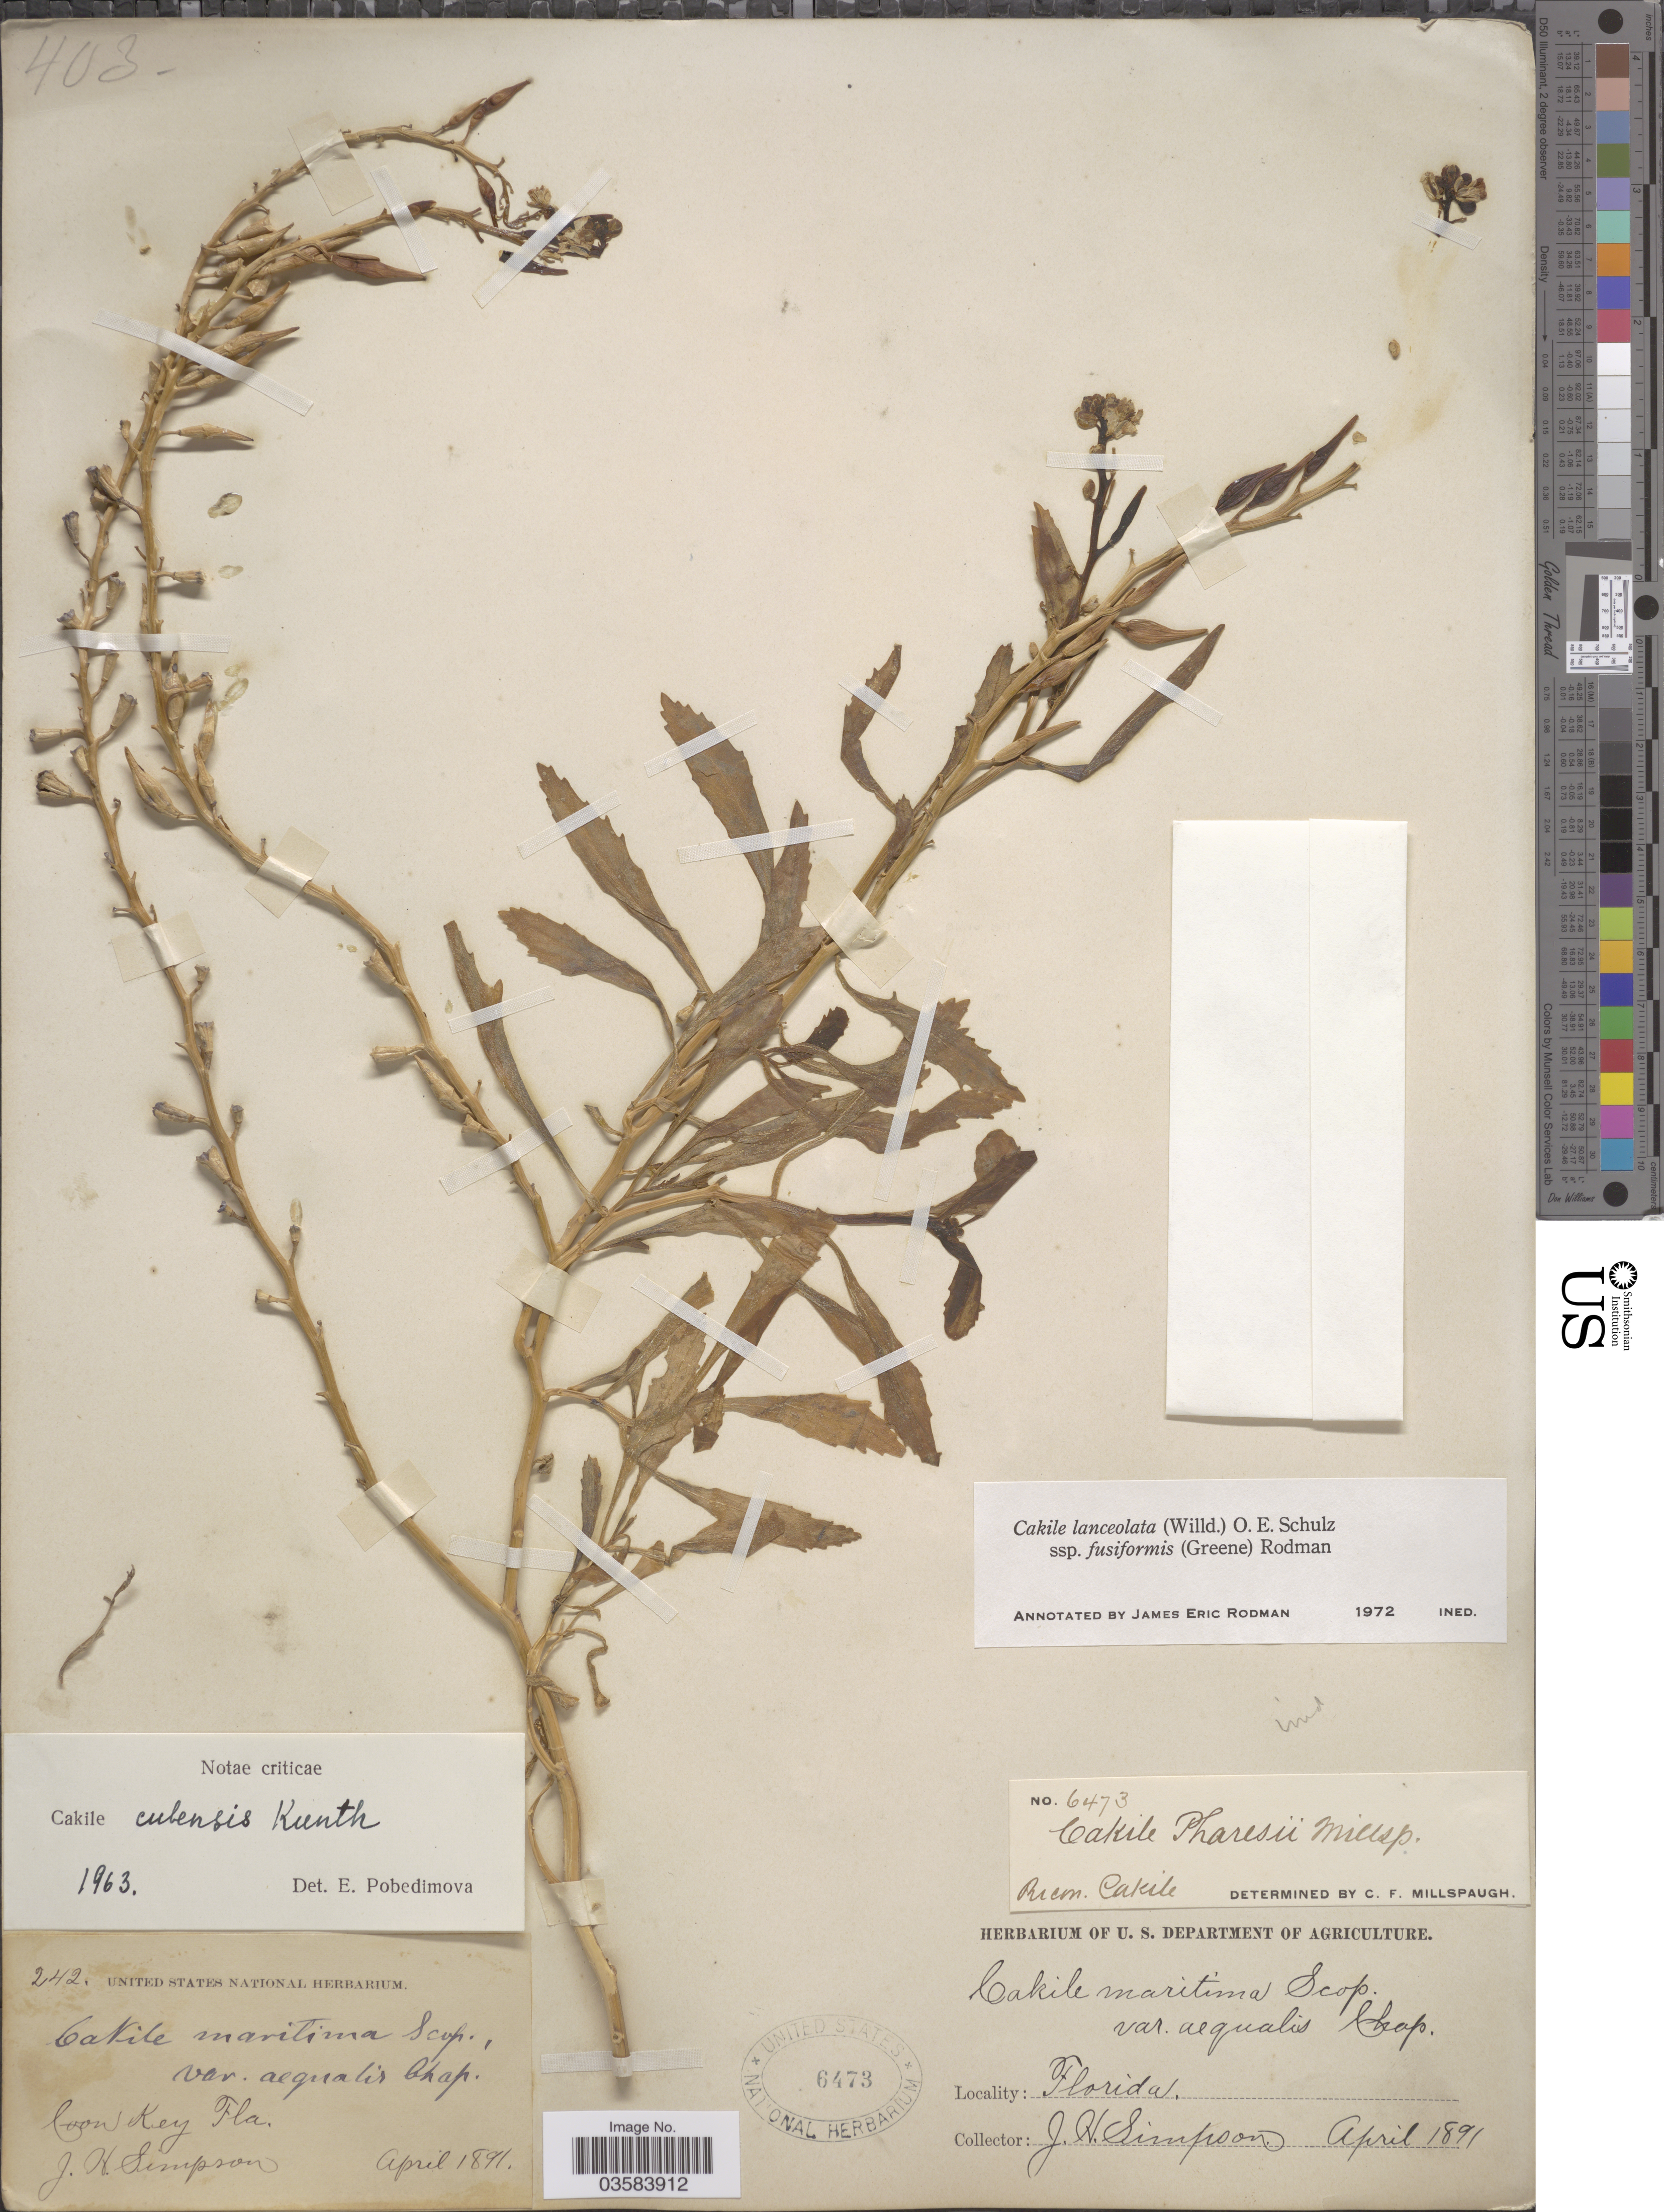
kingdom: Plantae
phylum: Tracheophyta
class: Magnoliopsida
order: Brassicales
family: Brassicaceae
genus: Cakile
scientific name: Cakile lanceolata subsp. fusiformis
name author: (Greene) Rodman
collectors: J. H. Simpson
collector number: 242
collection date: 1891-04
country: United States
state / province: Florida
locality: Coon Key.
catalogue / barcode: US 6473